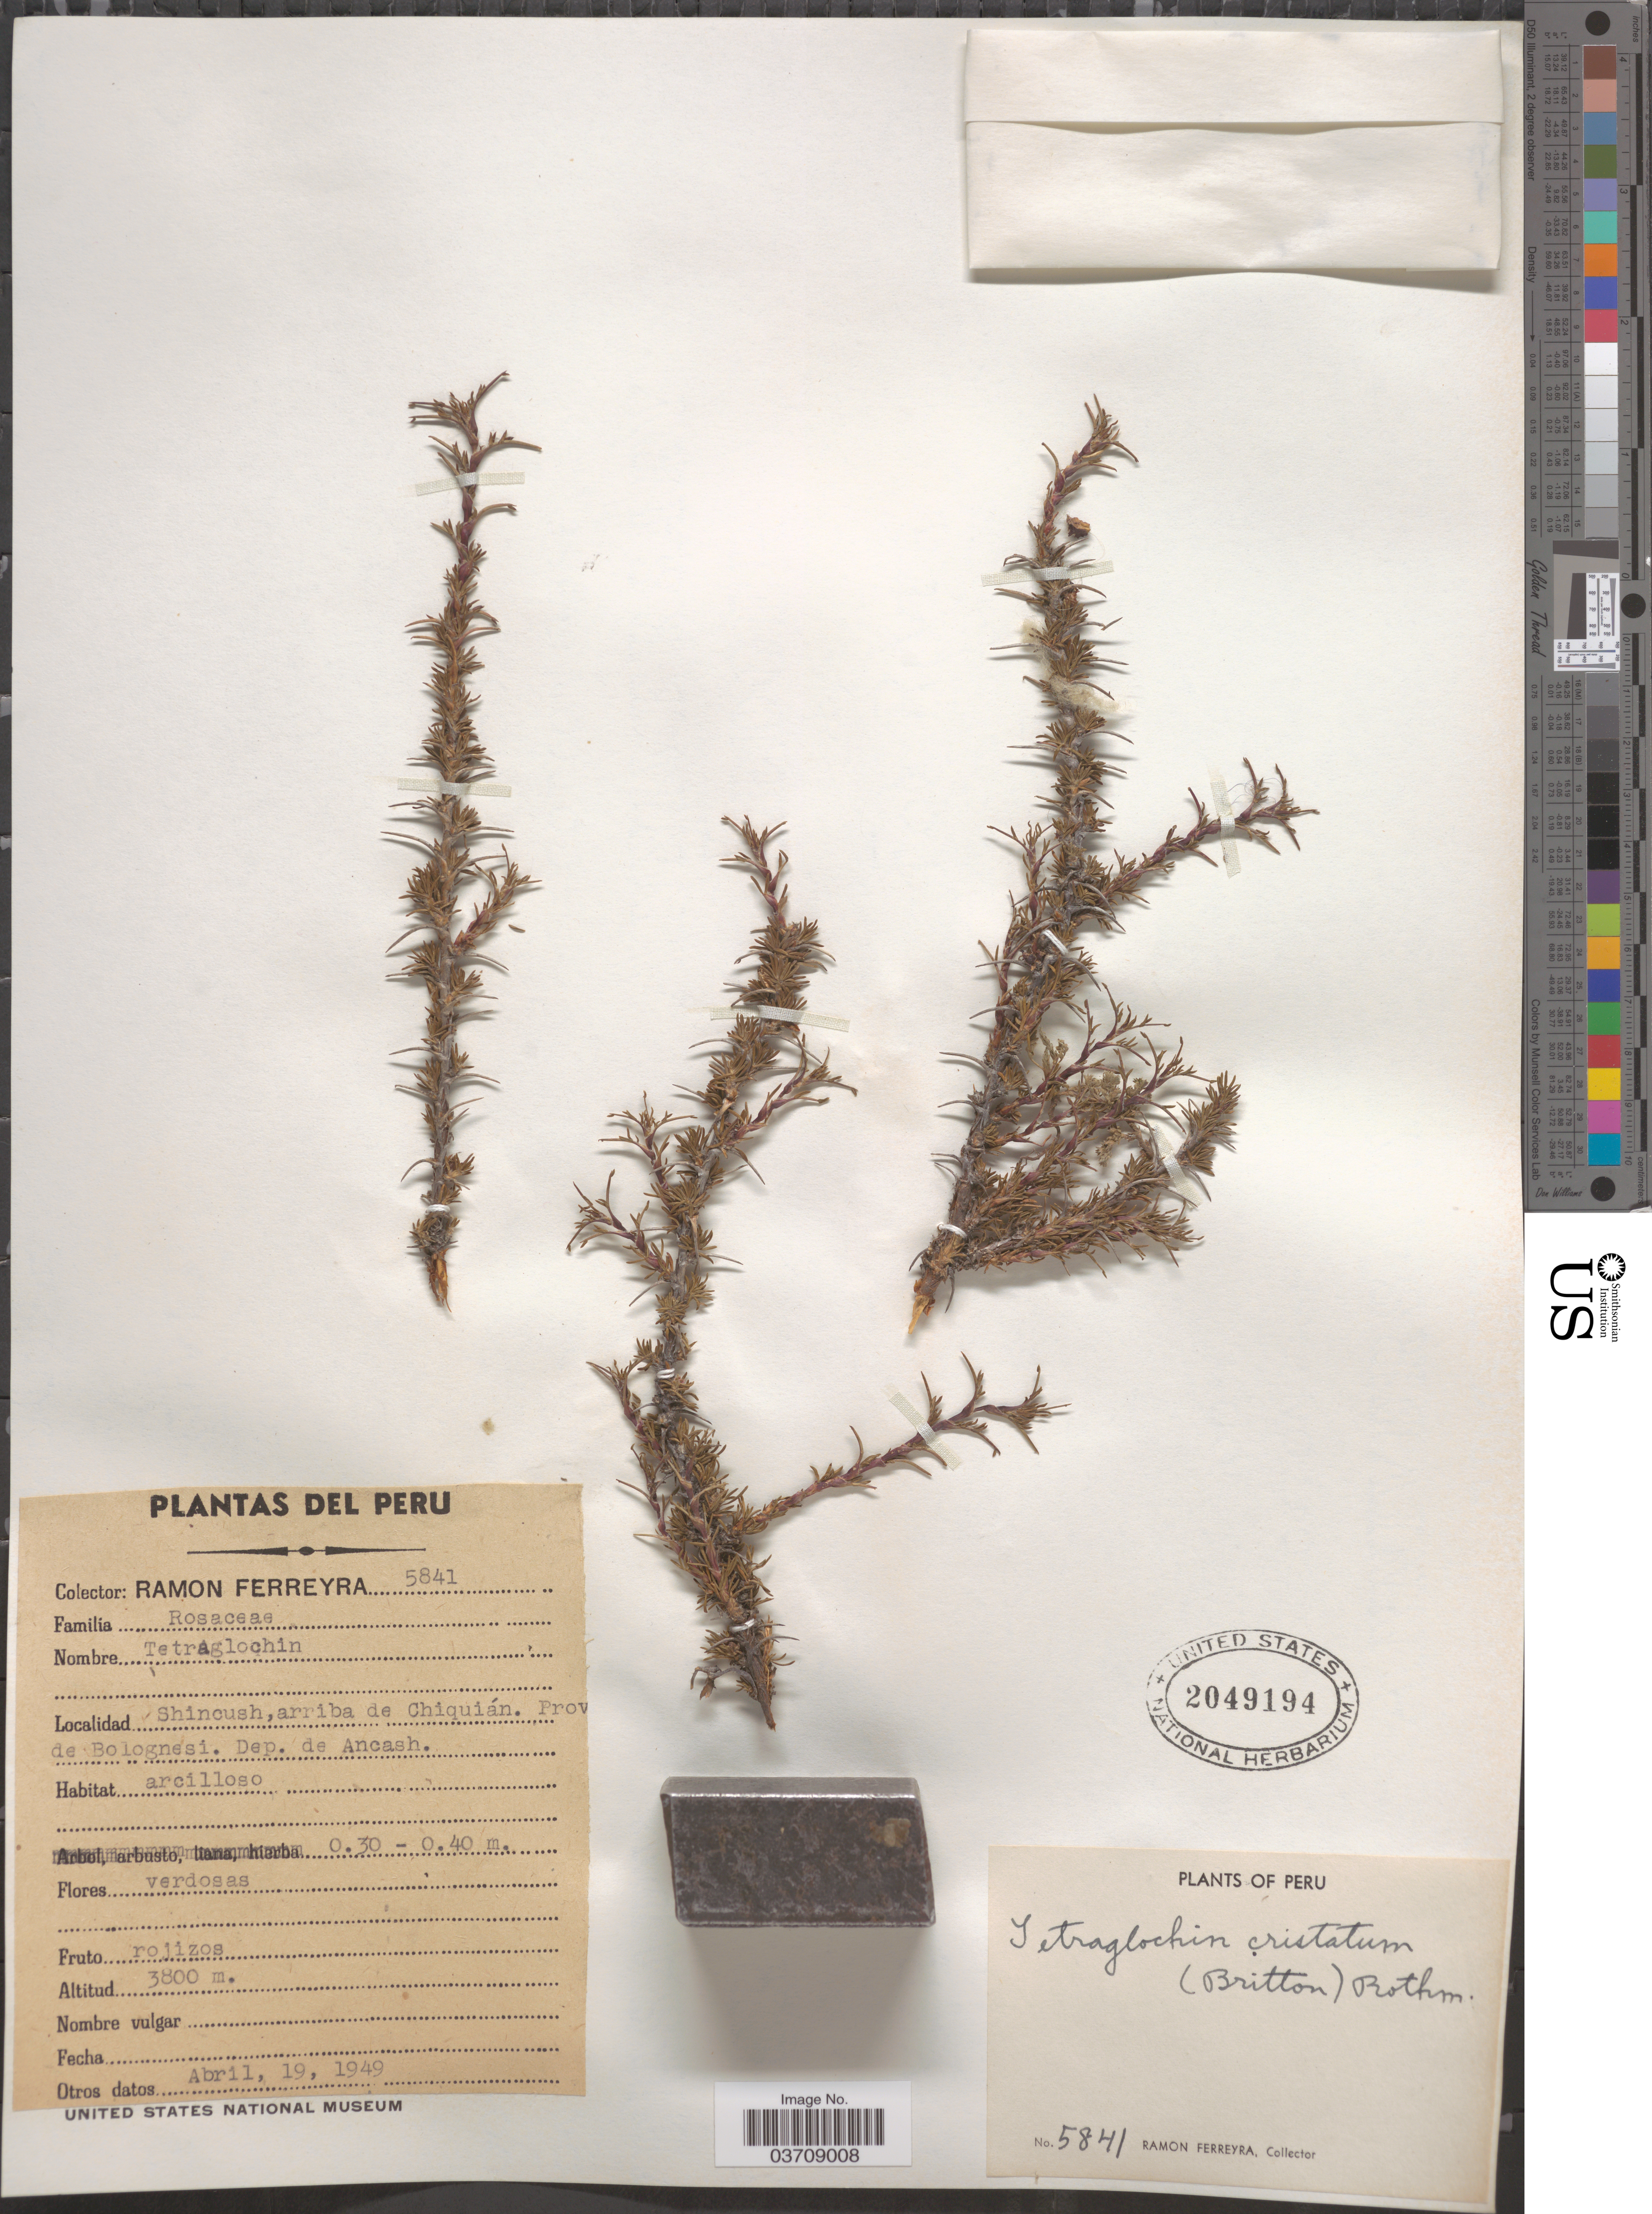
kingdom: Plantae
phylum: Tracheophyta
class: Magnoliopsida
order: Rosales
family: Rosaceae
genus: Tetraglochin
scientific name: Tetraglochin cristatum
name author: Rothm.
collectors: R. A. Ferreyra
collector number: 5841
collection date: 1949-04-19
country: Peru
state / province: Ancash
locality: Shincush, arriba de Chiquián. Prov. de Bolognesi. Dep. de Ancash.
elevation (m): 3800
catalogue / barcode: US 2049194